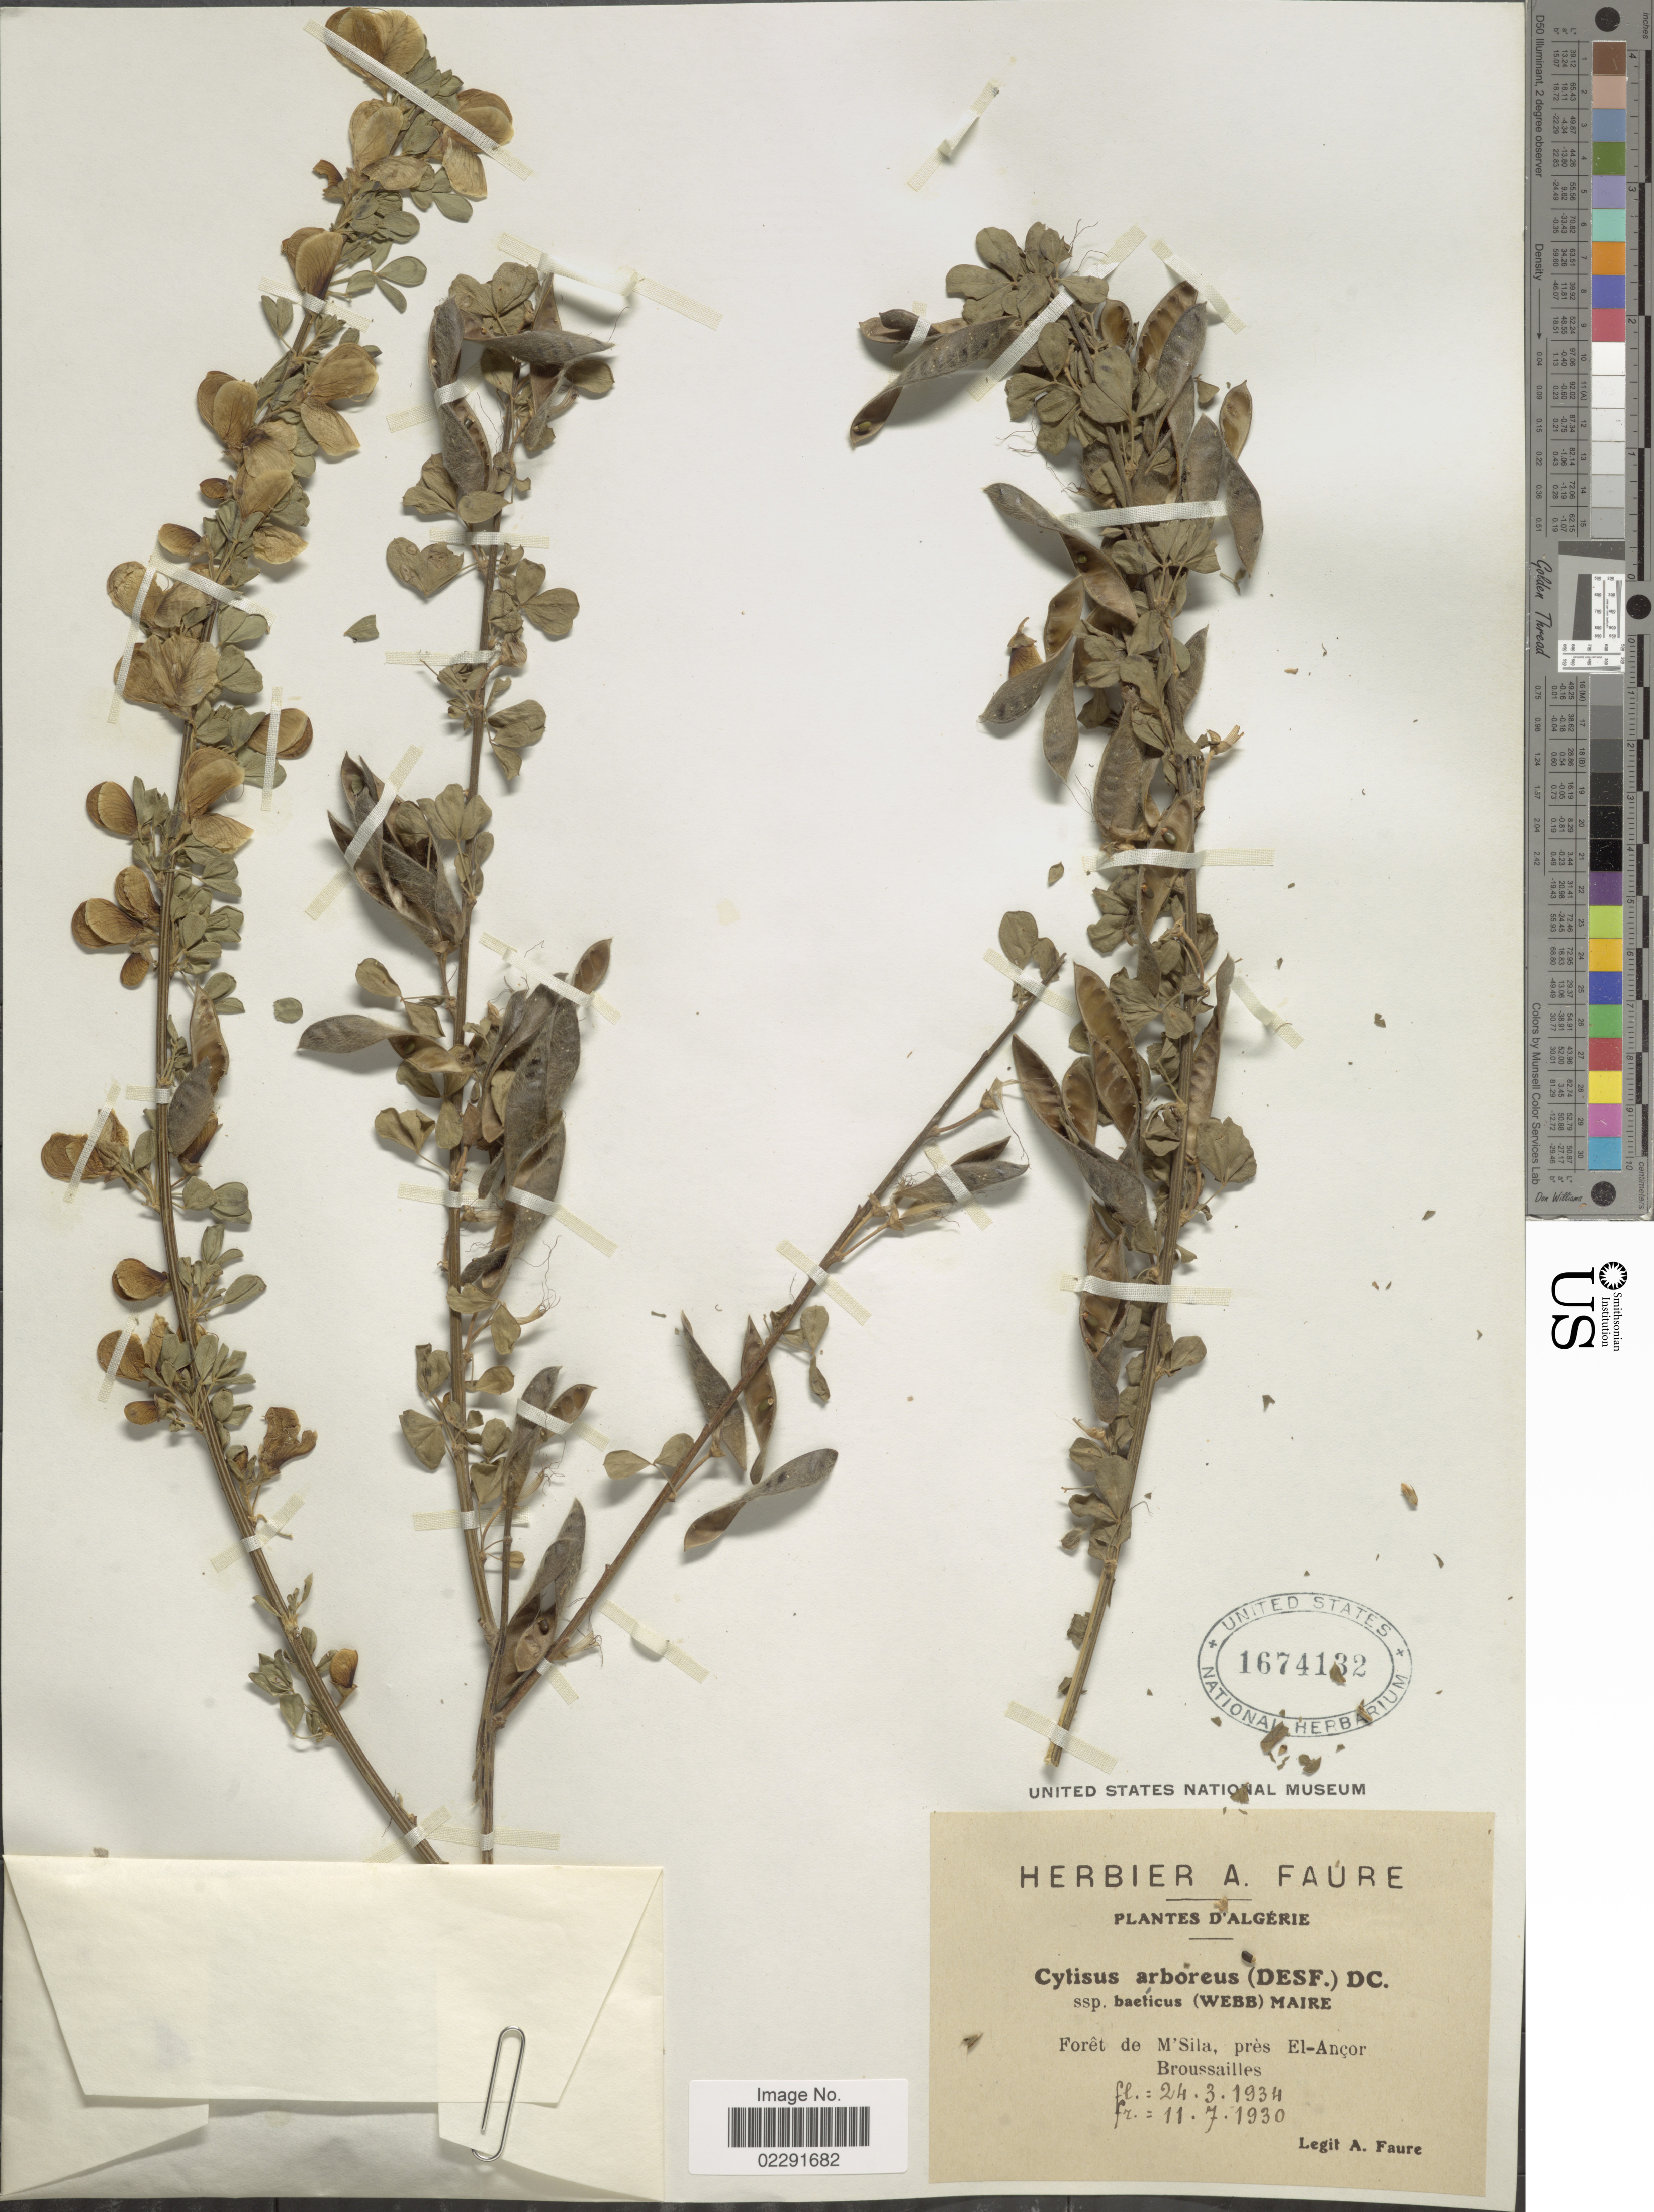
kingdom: Plantae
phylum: Tracheophyta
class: Magnoliopsida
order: Fabales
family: Fabaceae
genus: Cytisus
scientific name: Cytisus arboreus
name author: (Desf.) DC.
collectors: A. Faure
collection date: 1930-07-11/1934-03-24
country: Algeria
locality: Foret de M'Sila, pres El-Ancor Broussailles.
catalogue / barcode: US 1674132